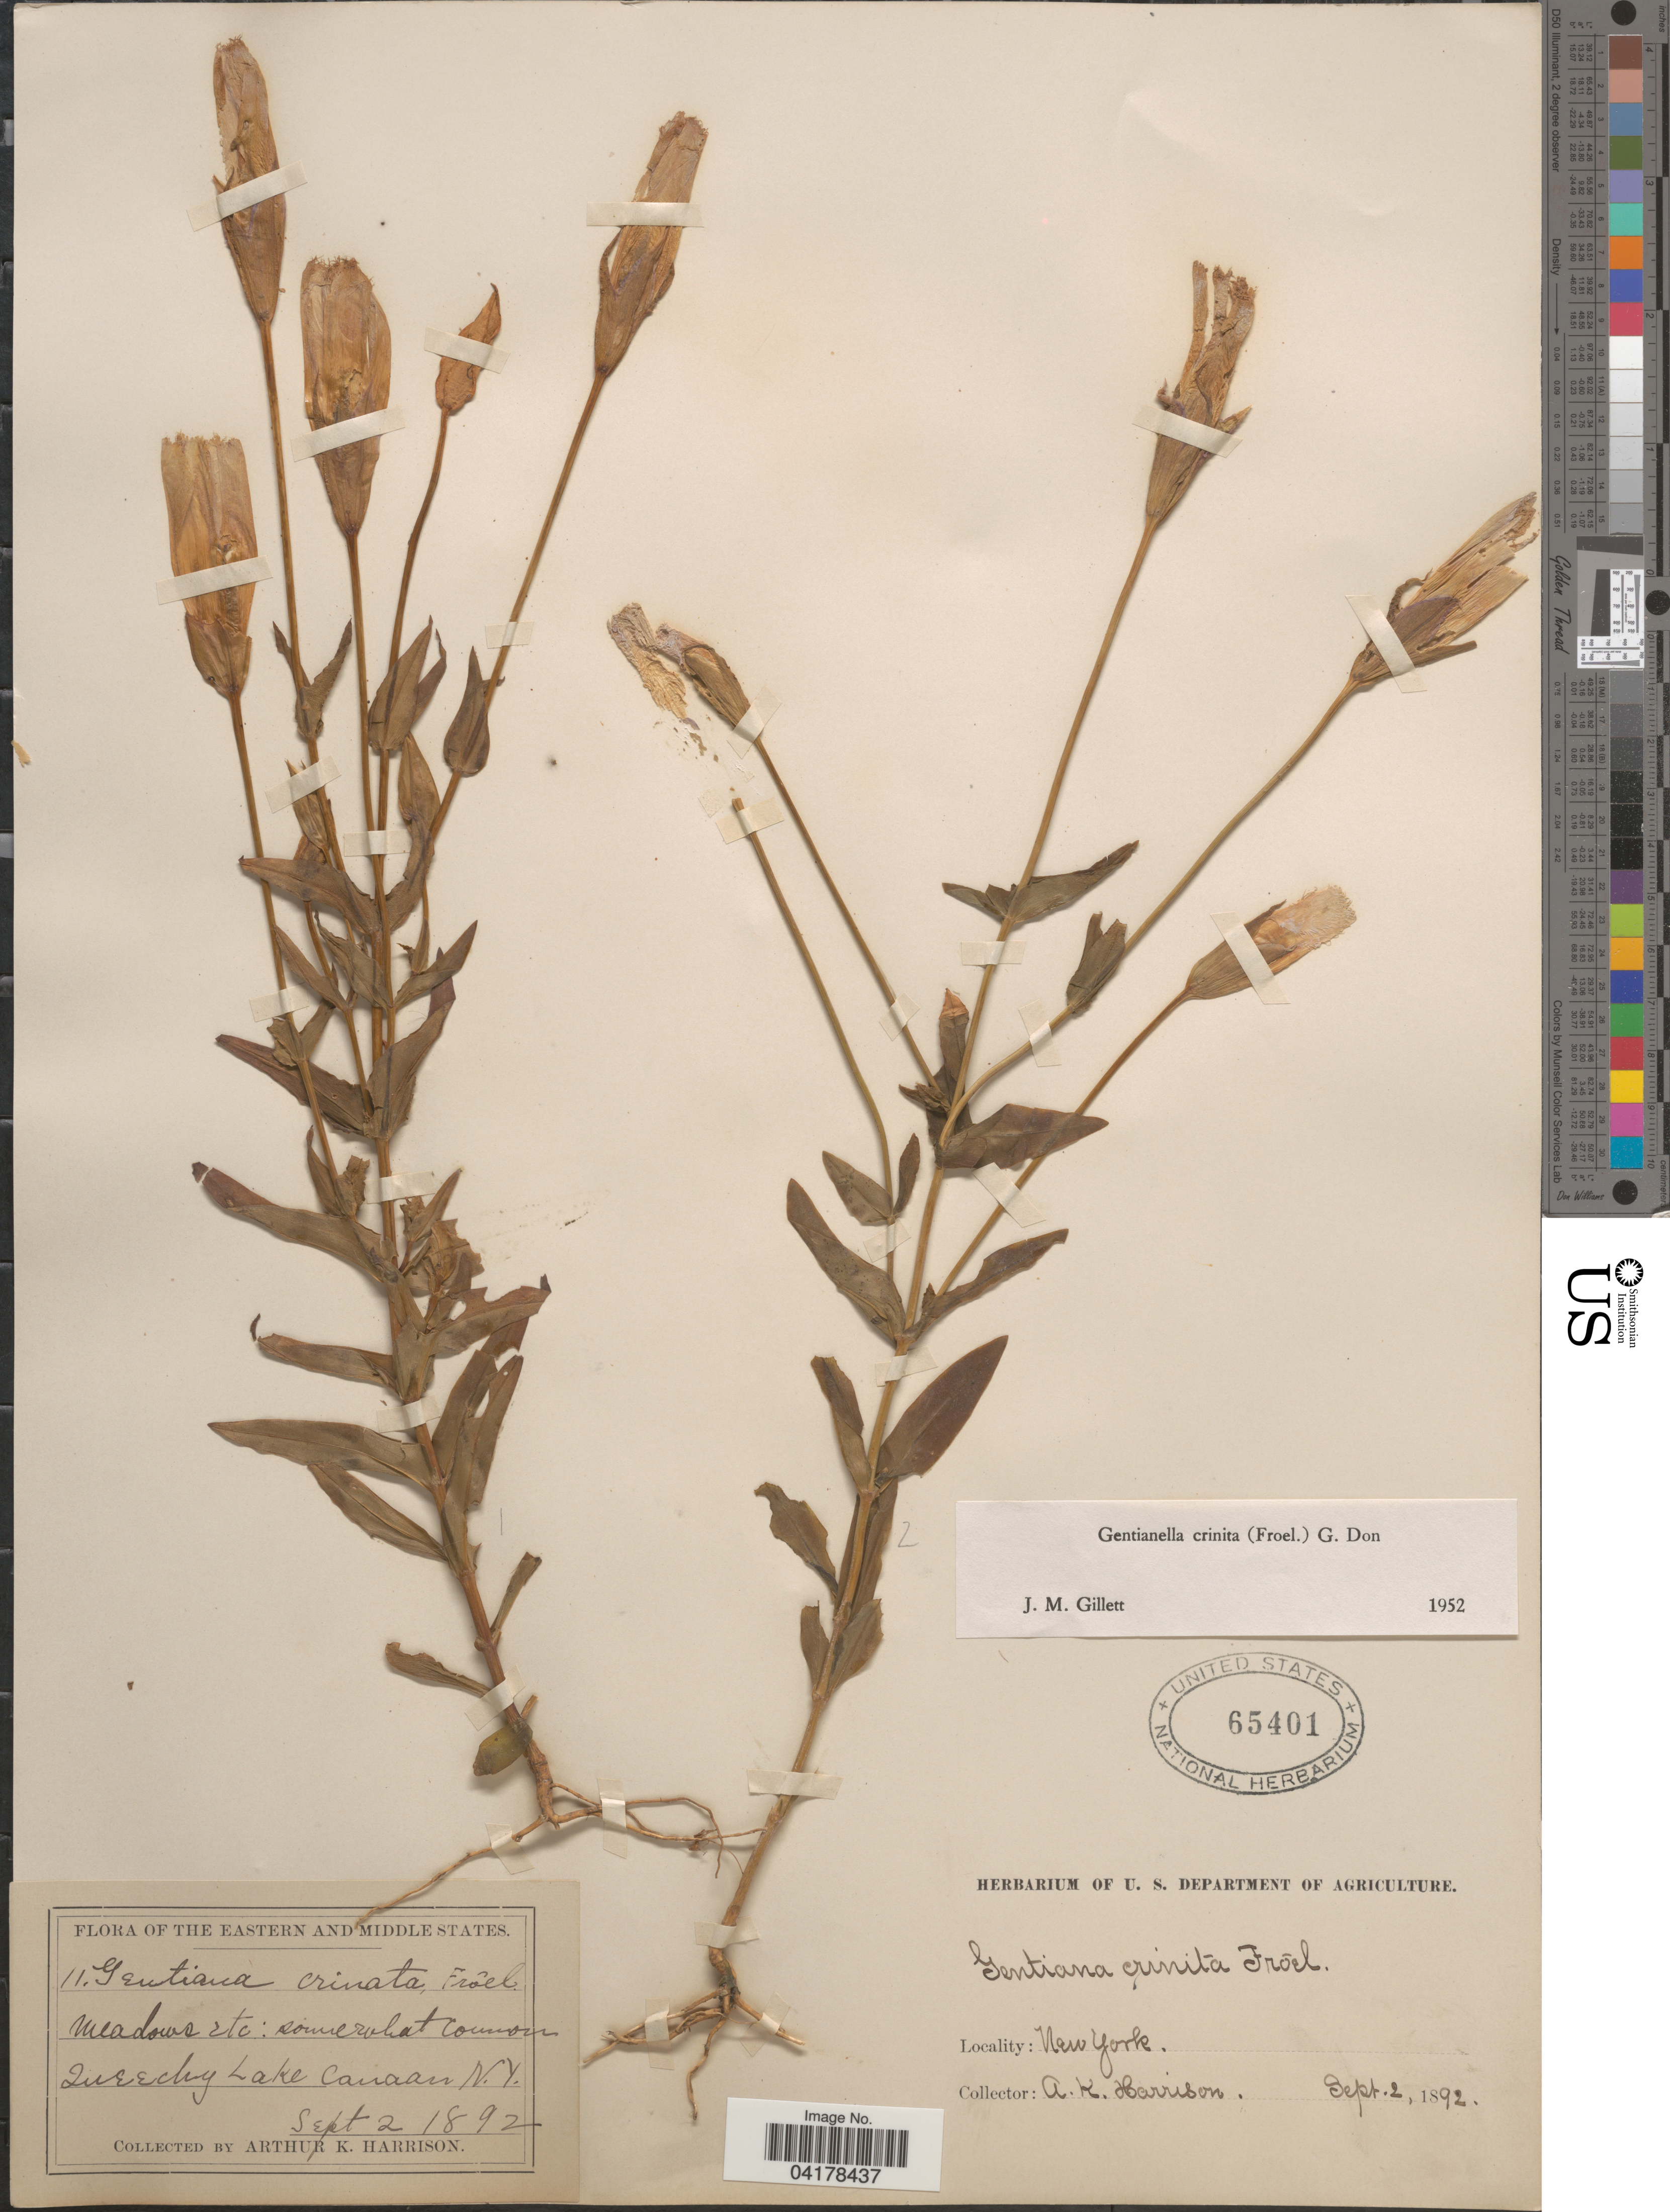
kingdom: Plantae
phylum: Tracheophyta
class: Magnoliopsida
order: Gentianales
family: Gentianaceae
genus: Gentianella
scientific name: Gentianella crinita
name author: (Froel.) G. Don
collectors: A. K. Harrison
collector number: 11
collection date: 1892-09-02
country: United States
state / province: New York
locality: The Eastern and Middle States. Queechy Lake Canaan.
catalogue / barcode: US 65401